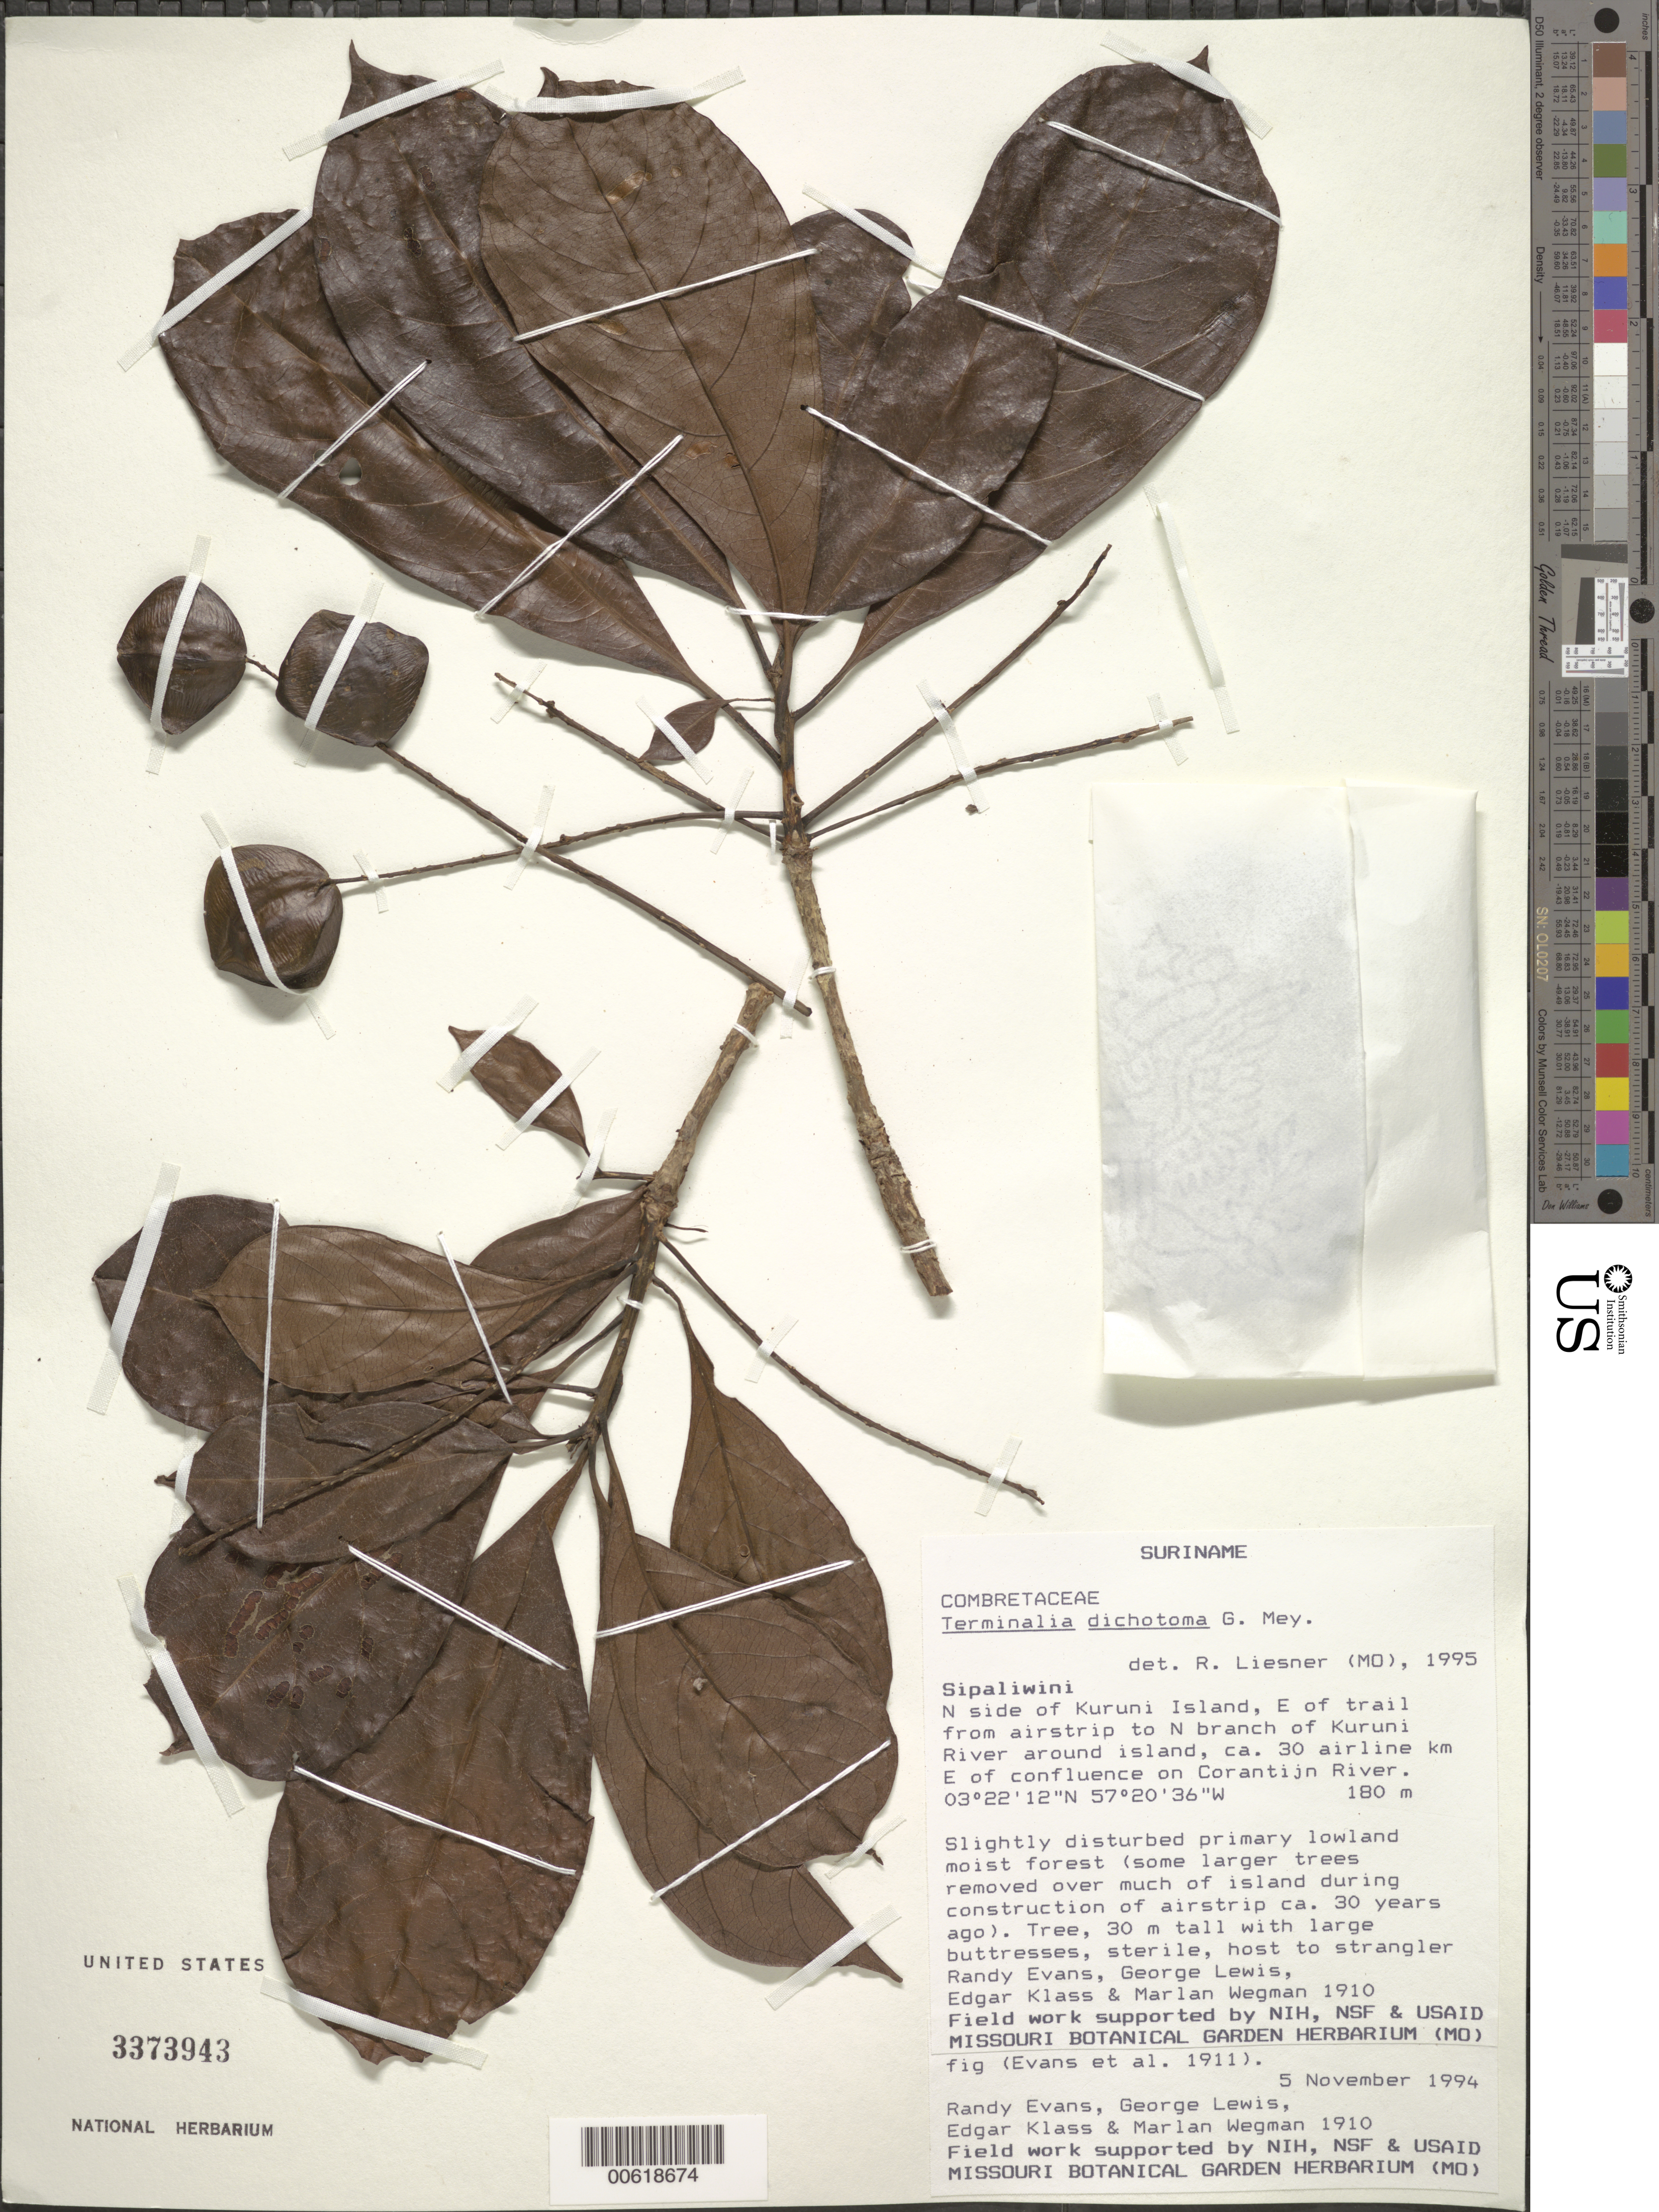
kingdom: Plantae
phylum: Tracheophyta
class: Magnoliopsida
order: Myrtales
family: Combretaceae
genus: Terminalia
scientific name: Terminalia dichotoma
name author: G. Mey.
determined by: Liesner, R. L.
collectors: R. Evans, G. Lewis, E. Klass & M. Wegman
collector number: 1910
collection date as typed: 5-Nov-94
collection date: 1994-11-05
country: Suriname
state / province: Sipaliwini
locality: Kuruni Island, N side, W of trail from airstrip to N branch of Kuruni R., ca 30 airline km E of confluence on Corantijn R.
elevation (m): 180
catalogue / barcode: US 3373943